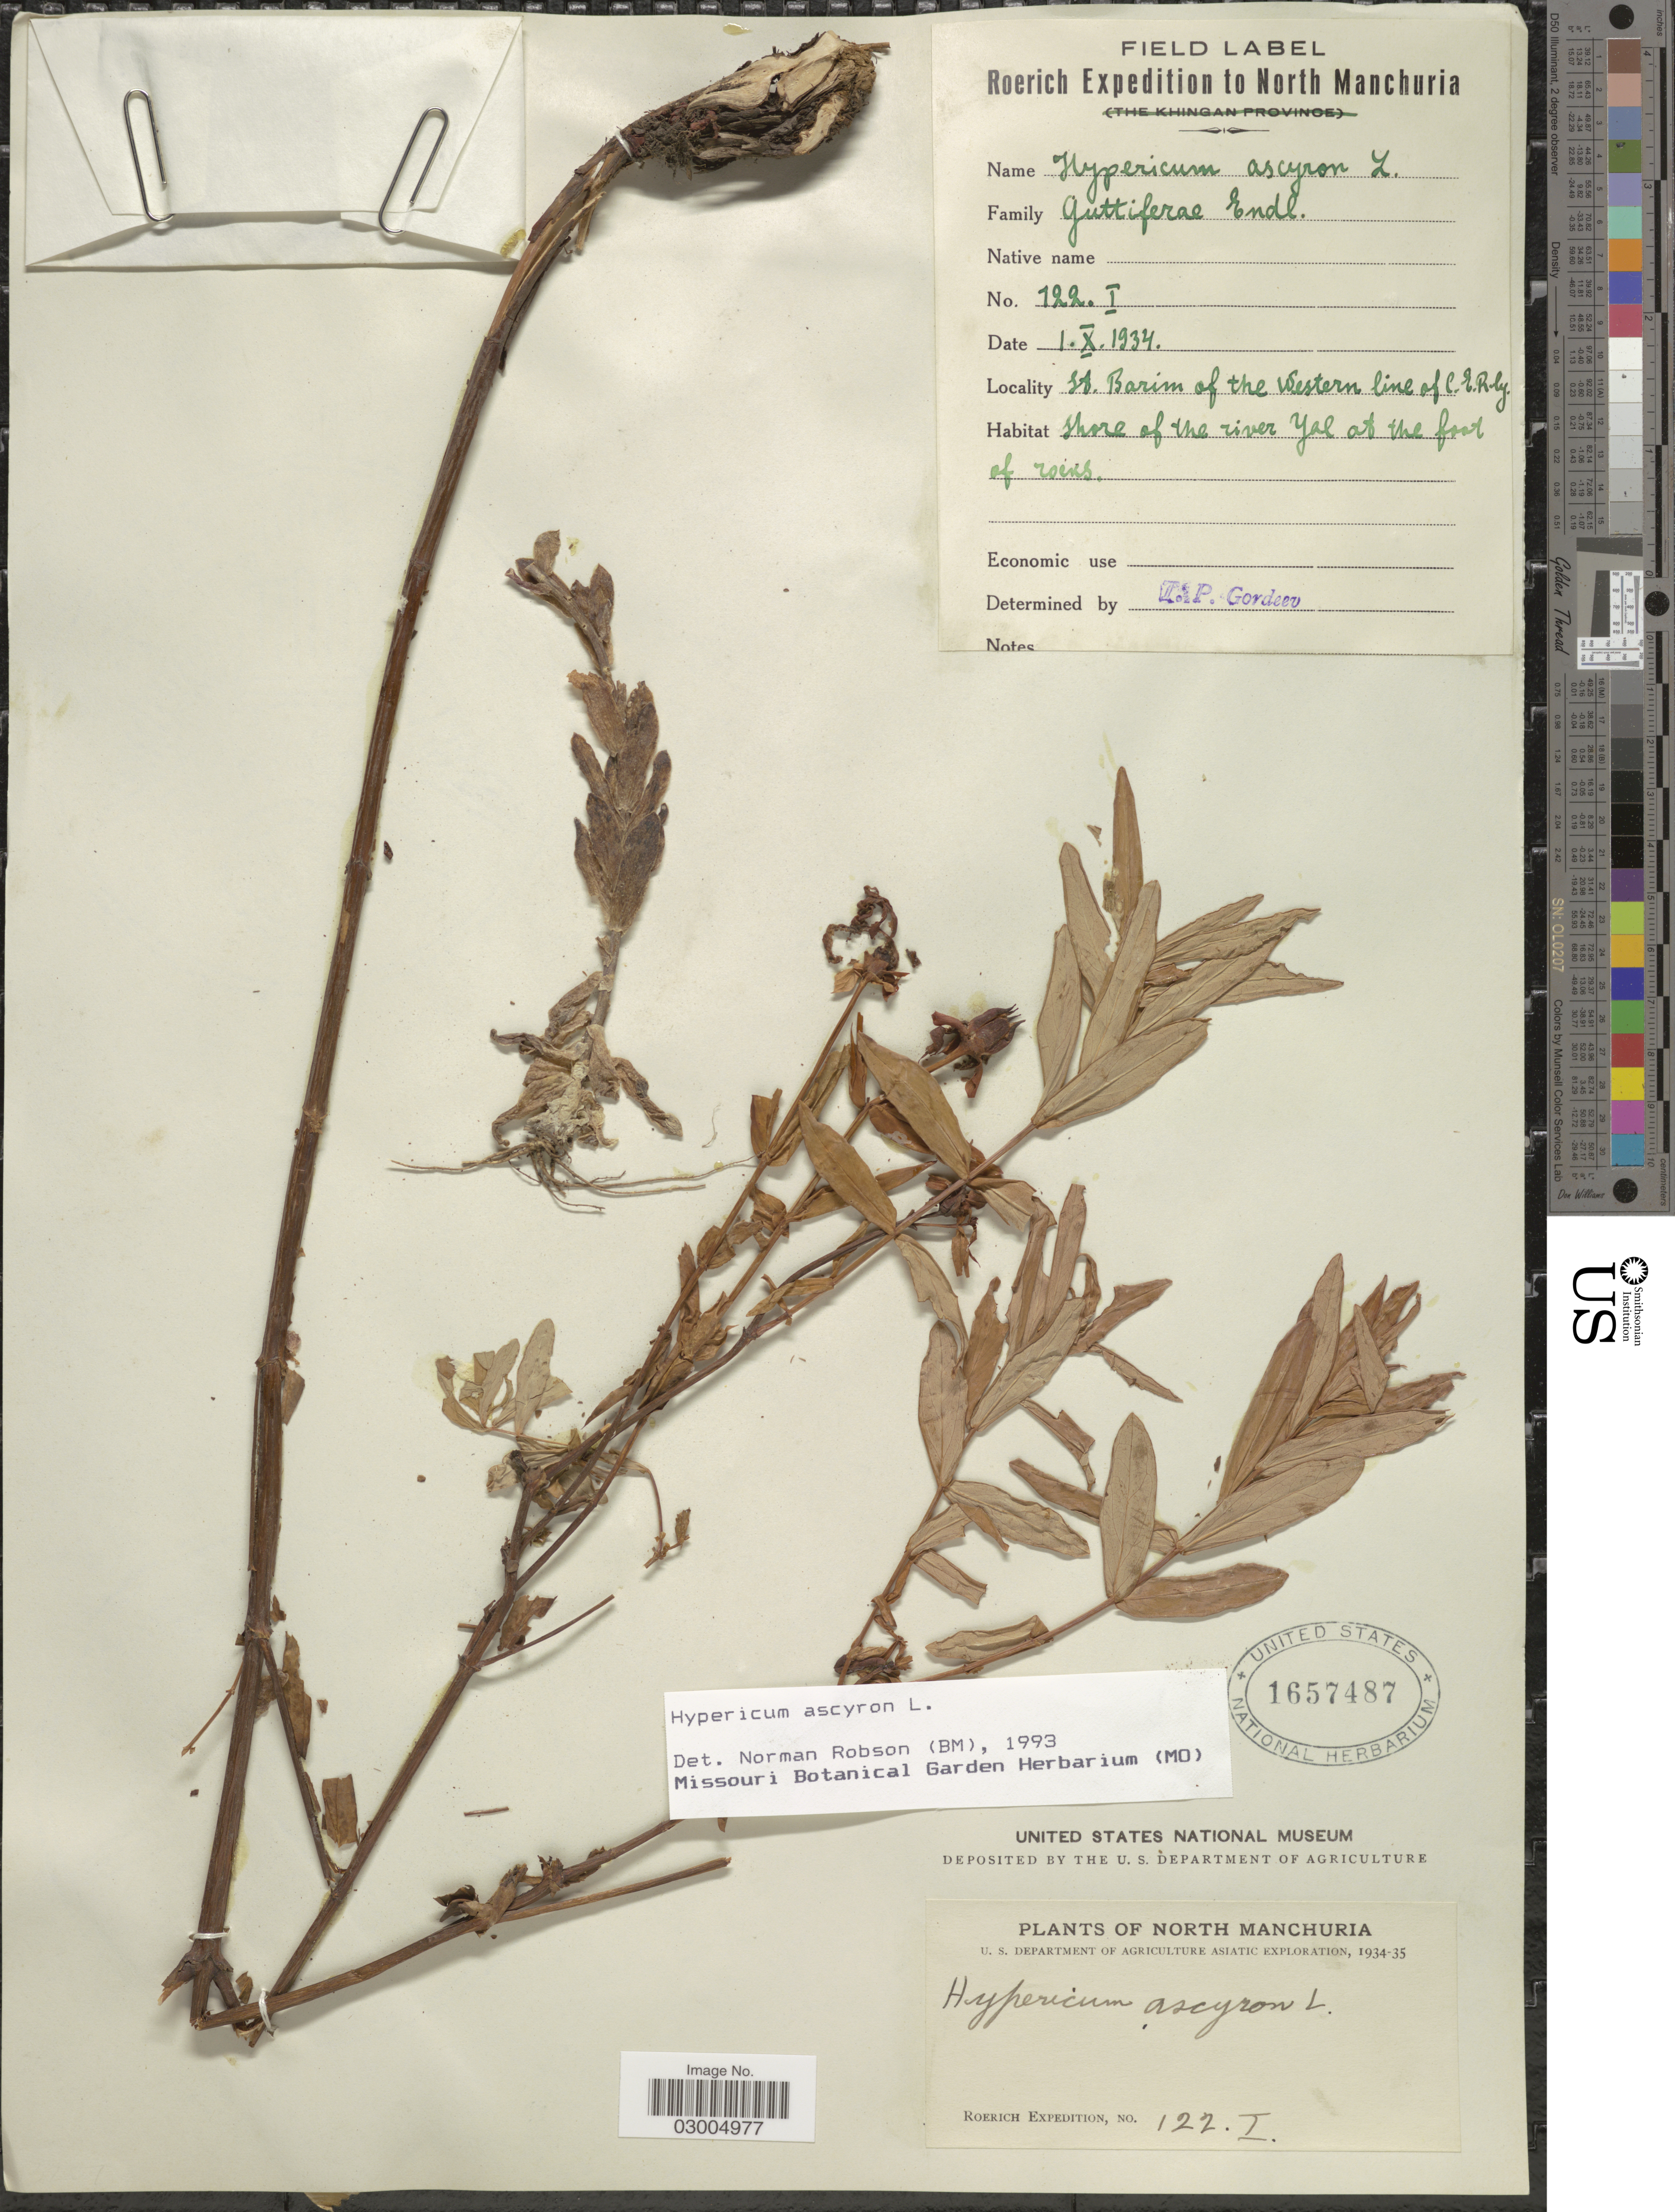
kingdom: Plantae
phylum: Tracheophyta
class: Magnoliopsida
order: Malpighiales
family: Hypericaceae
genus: Hypericum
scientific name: Hypericum ascyron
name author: L.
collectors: Roerich Expedition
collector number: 122.I.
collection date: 1934-10-01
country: China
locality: North Manchuria. St. Barim of the western line of C.E.R.ly. (Chinese Eastern Railway) Shore of the river Yal.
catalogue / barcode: US 1657487